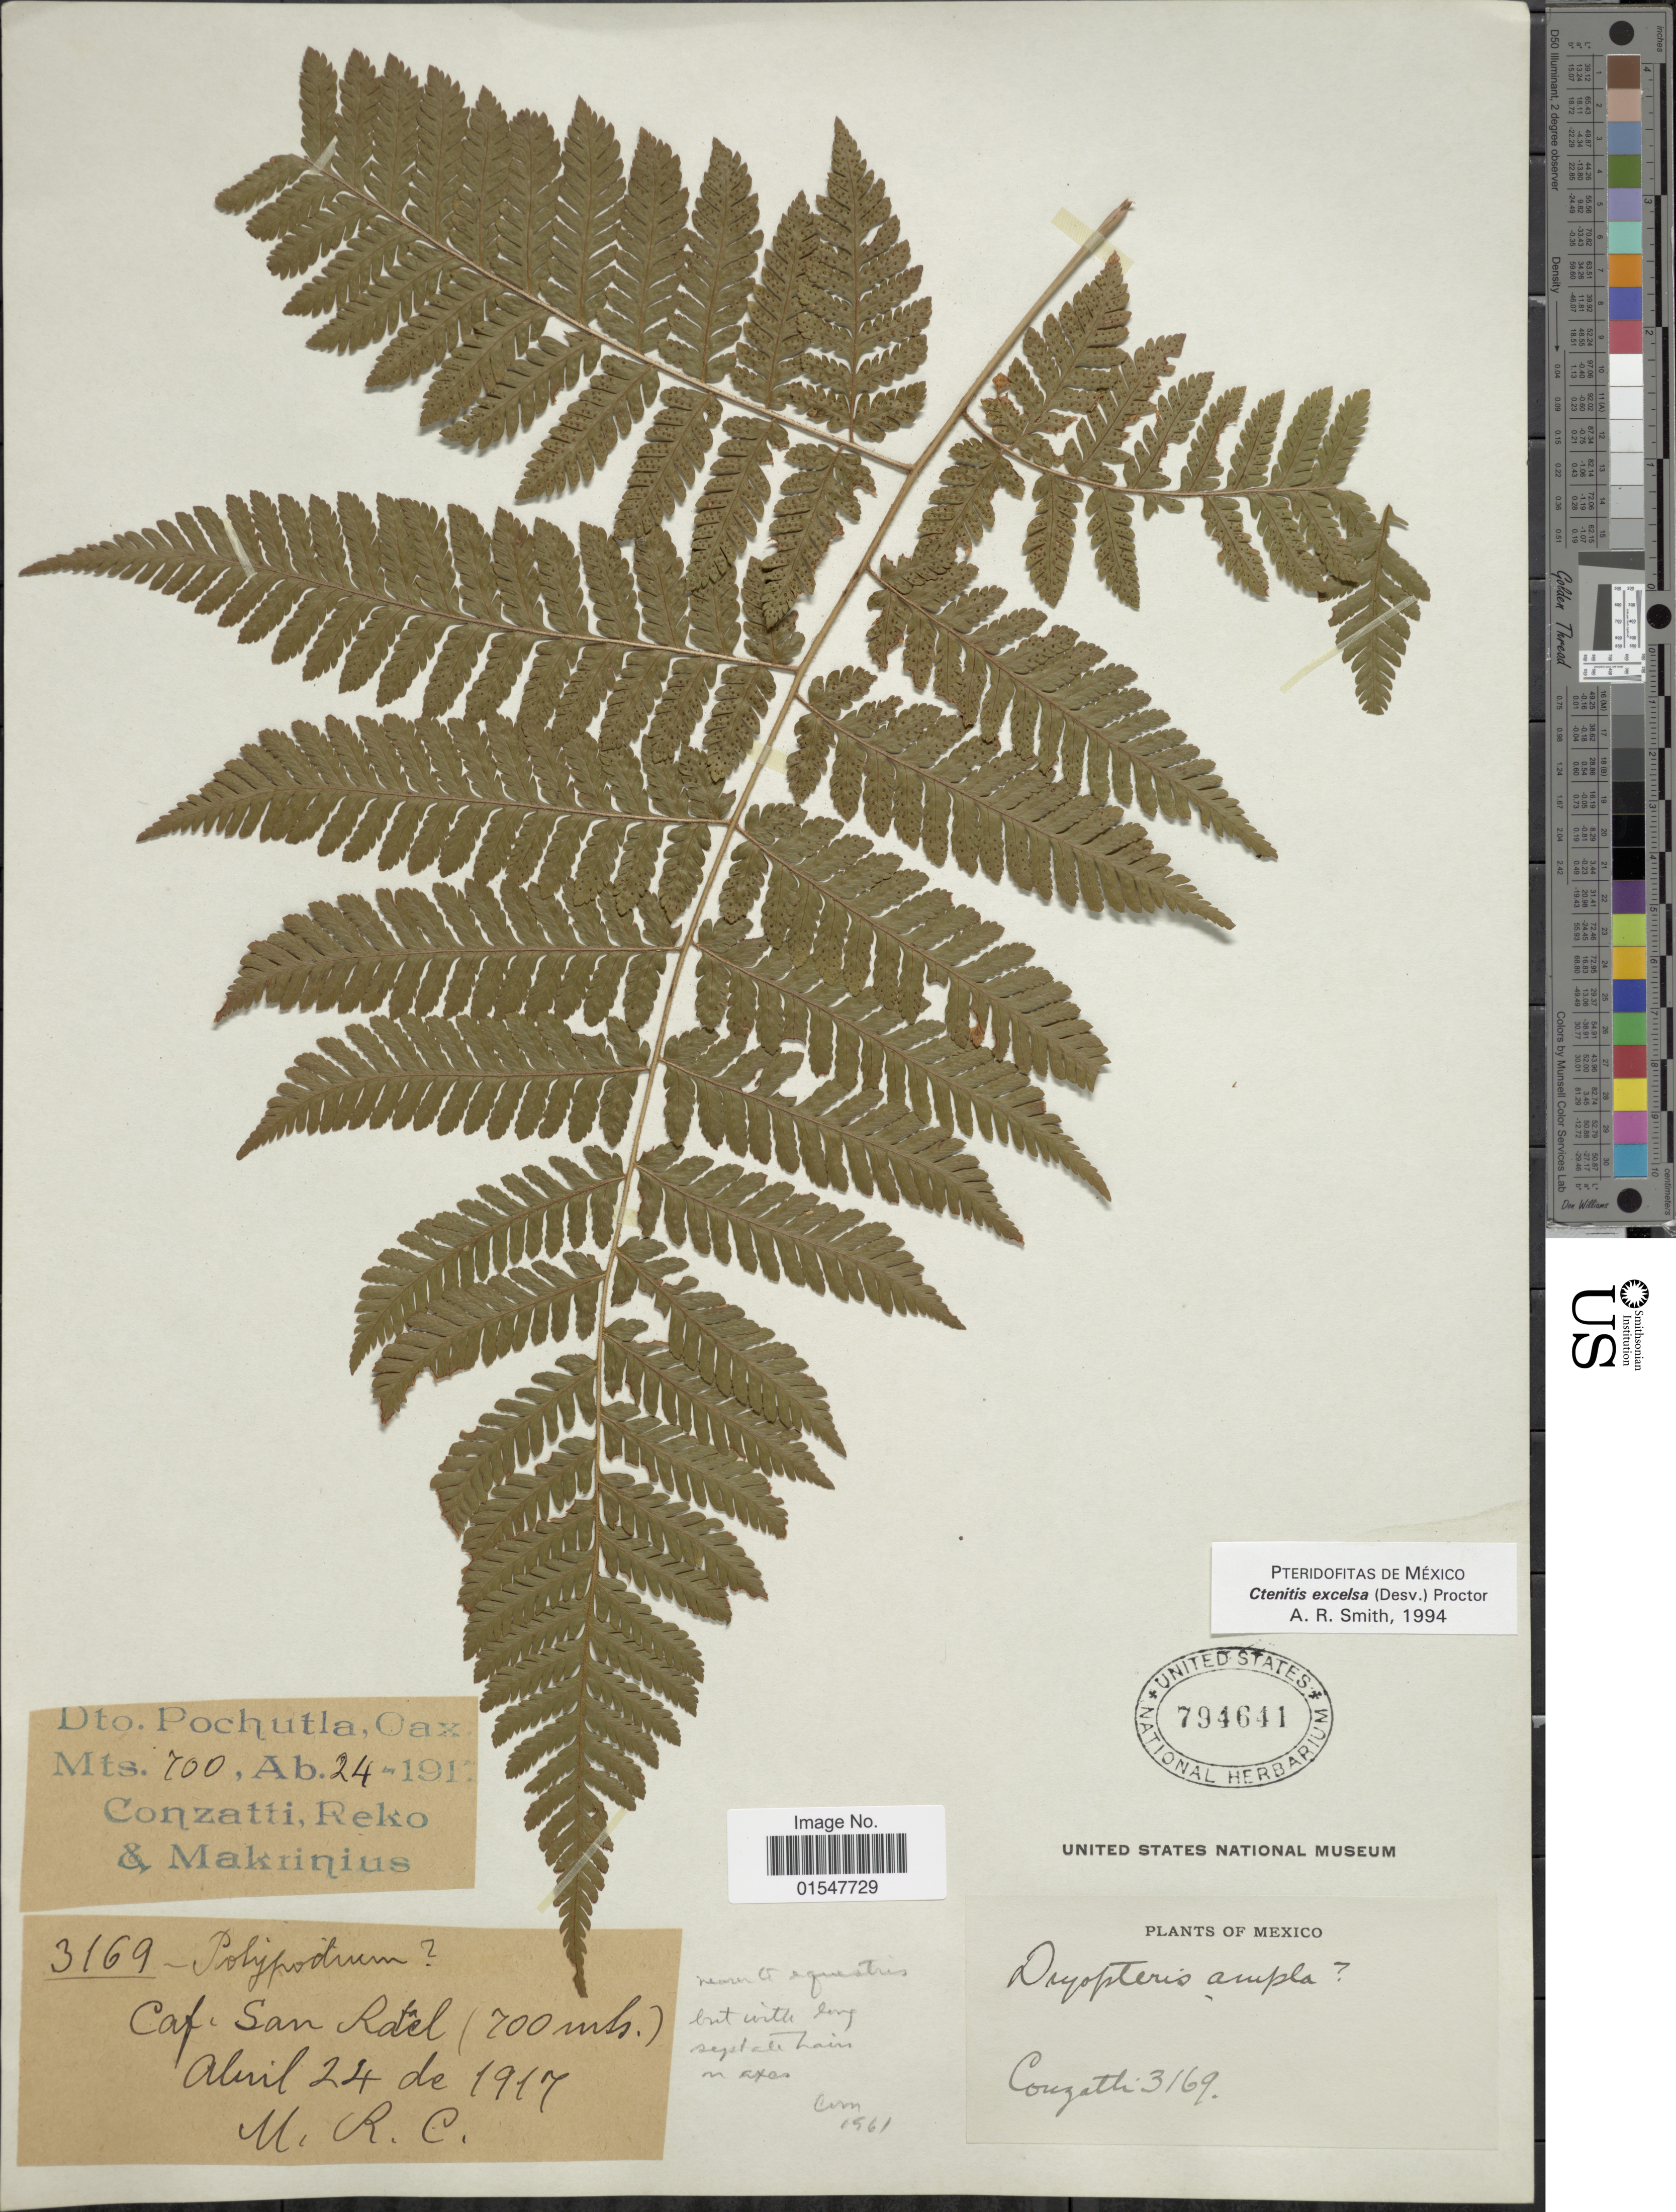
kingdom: Plantae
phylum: Tracheophyta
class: Polypodiopsida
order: Polypodiales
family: Dryopteridaceae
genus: Ctenitis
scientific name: Ctenitis excelsa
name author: (Desv.) Proctor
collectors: C. Couzatti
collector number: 3169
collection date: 1917-04-24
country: Mexico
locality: Caf. San Rafael. [interpreted]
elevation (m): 700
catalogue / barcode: US 794641